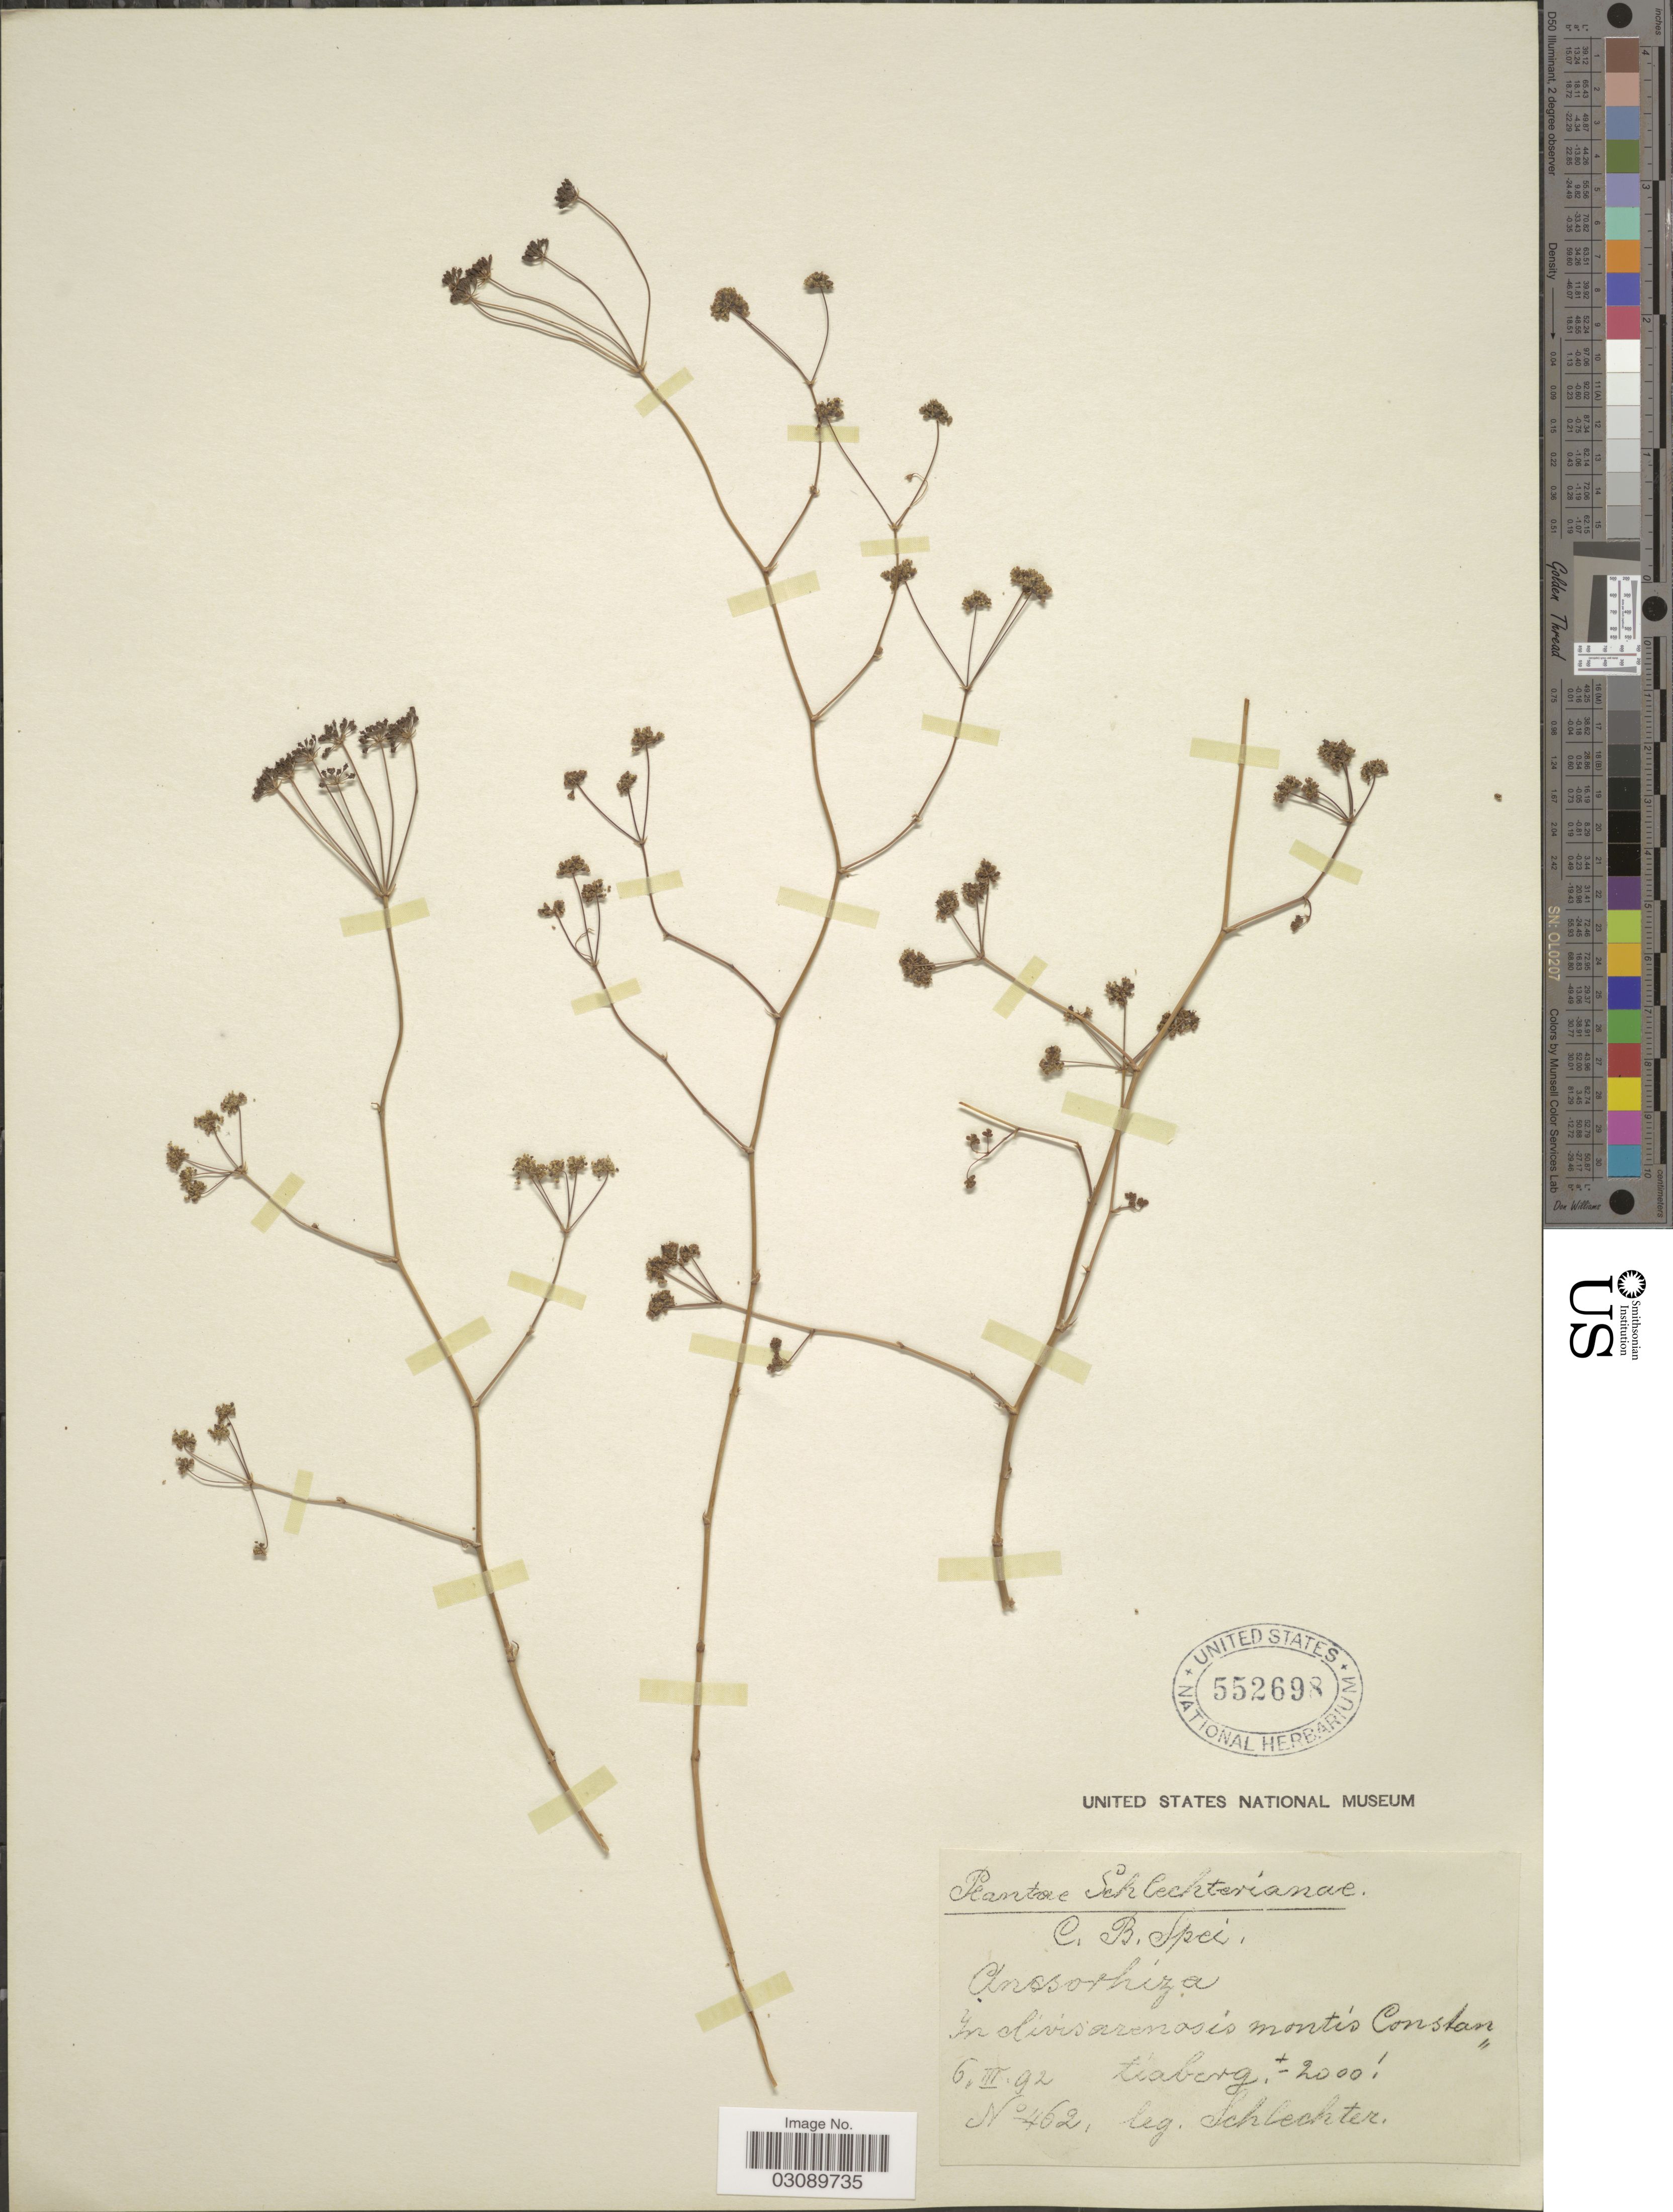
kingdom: Plantae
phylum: Tracheophyta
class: Magnoliopsida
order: Apiales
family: Apiaceae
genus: Annesorhiza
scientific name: Annesorhiza sp.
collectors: Schlechter, --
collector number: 462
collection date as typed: Transcribed d/m/y: 6/3/92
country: South Africa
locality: In clivis arenosis montis Constantiaberg. C. B. Spei.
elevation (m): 610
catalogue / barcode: US 552698